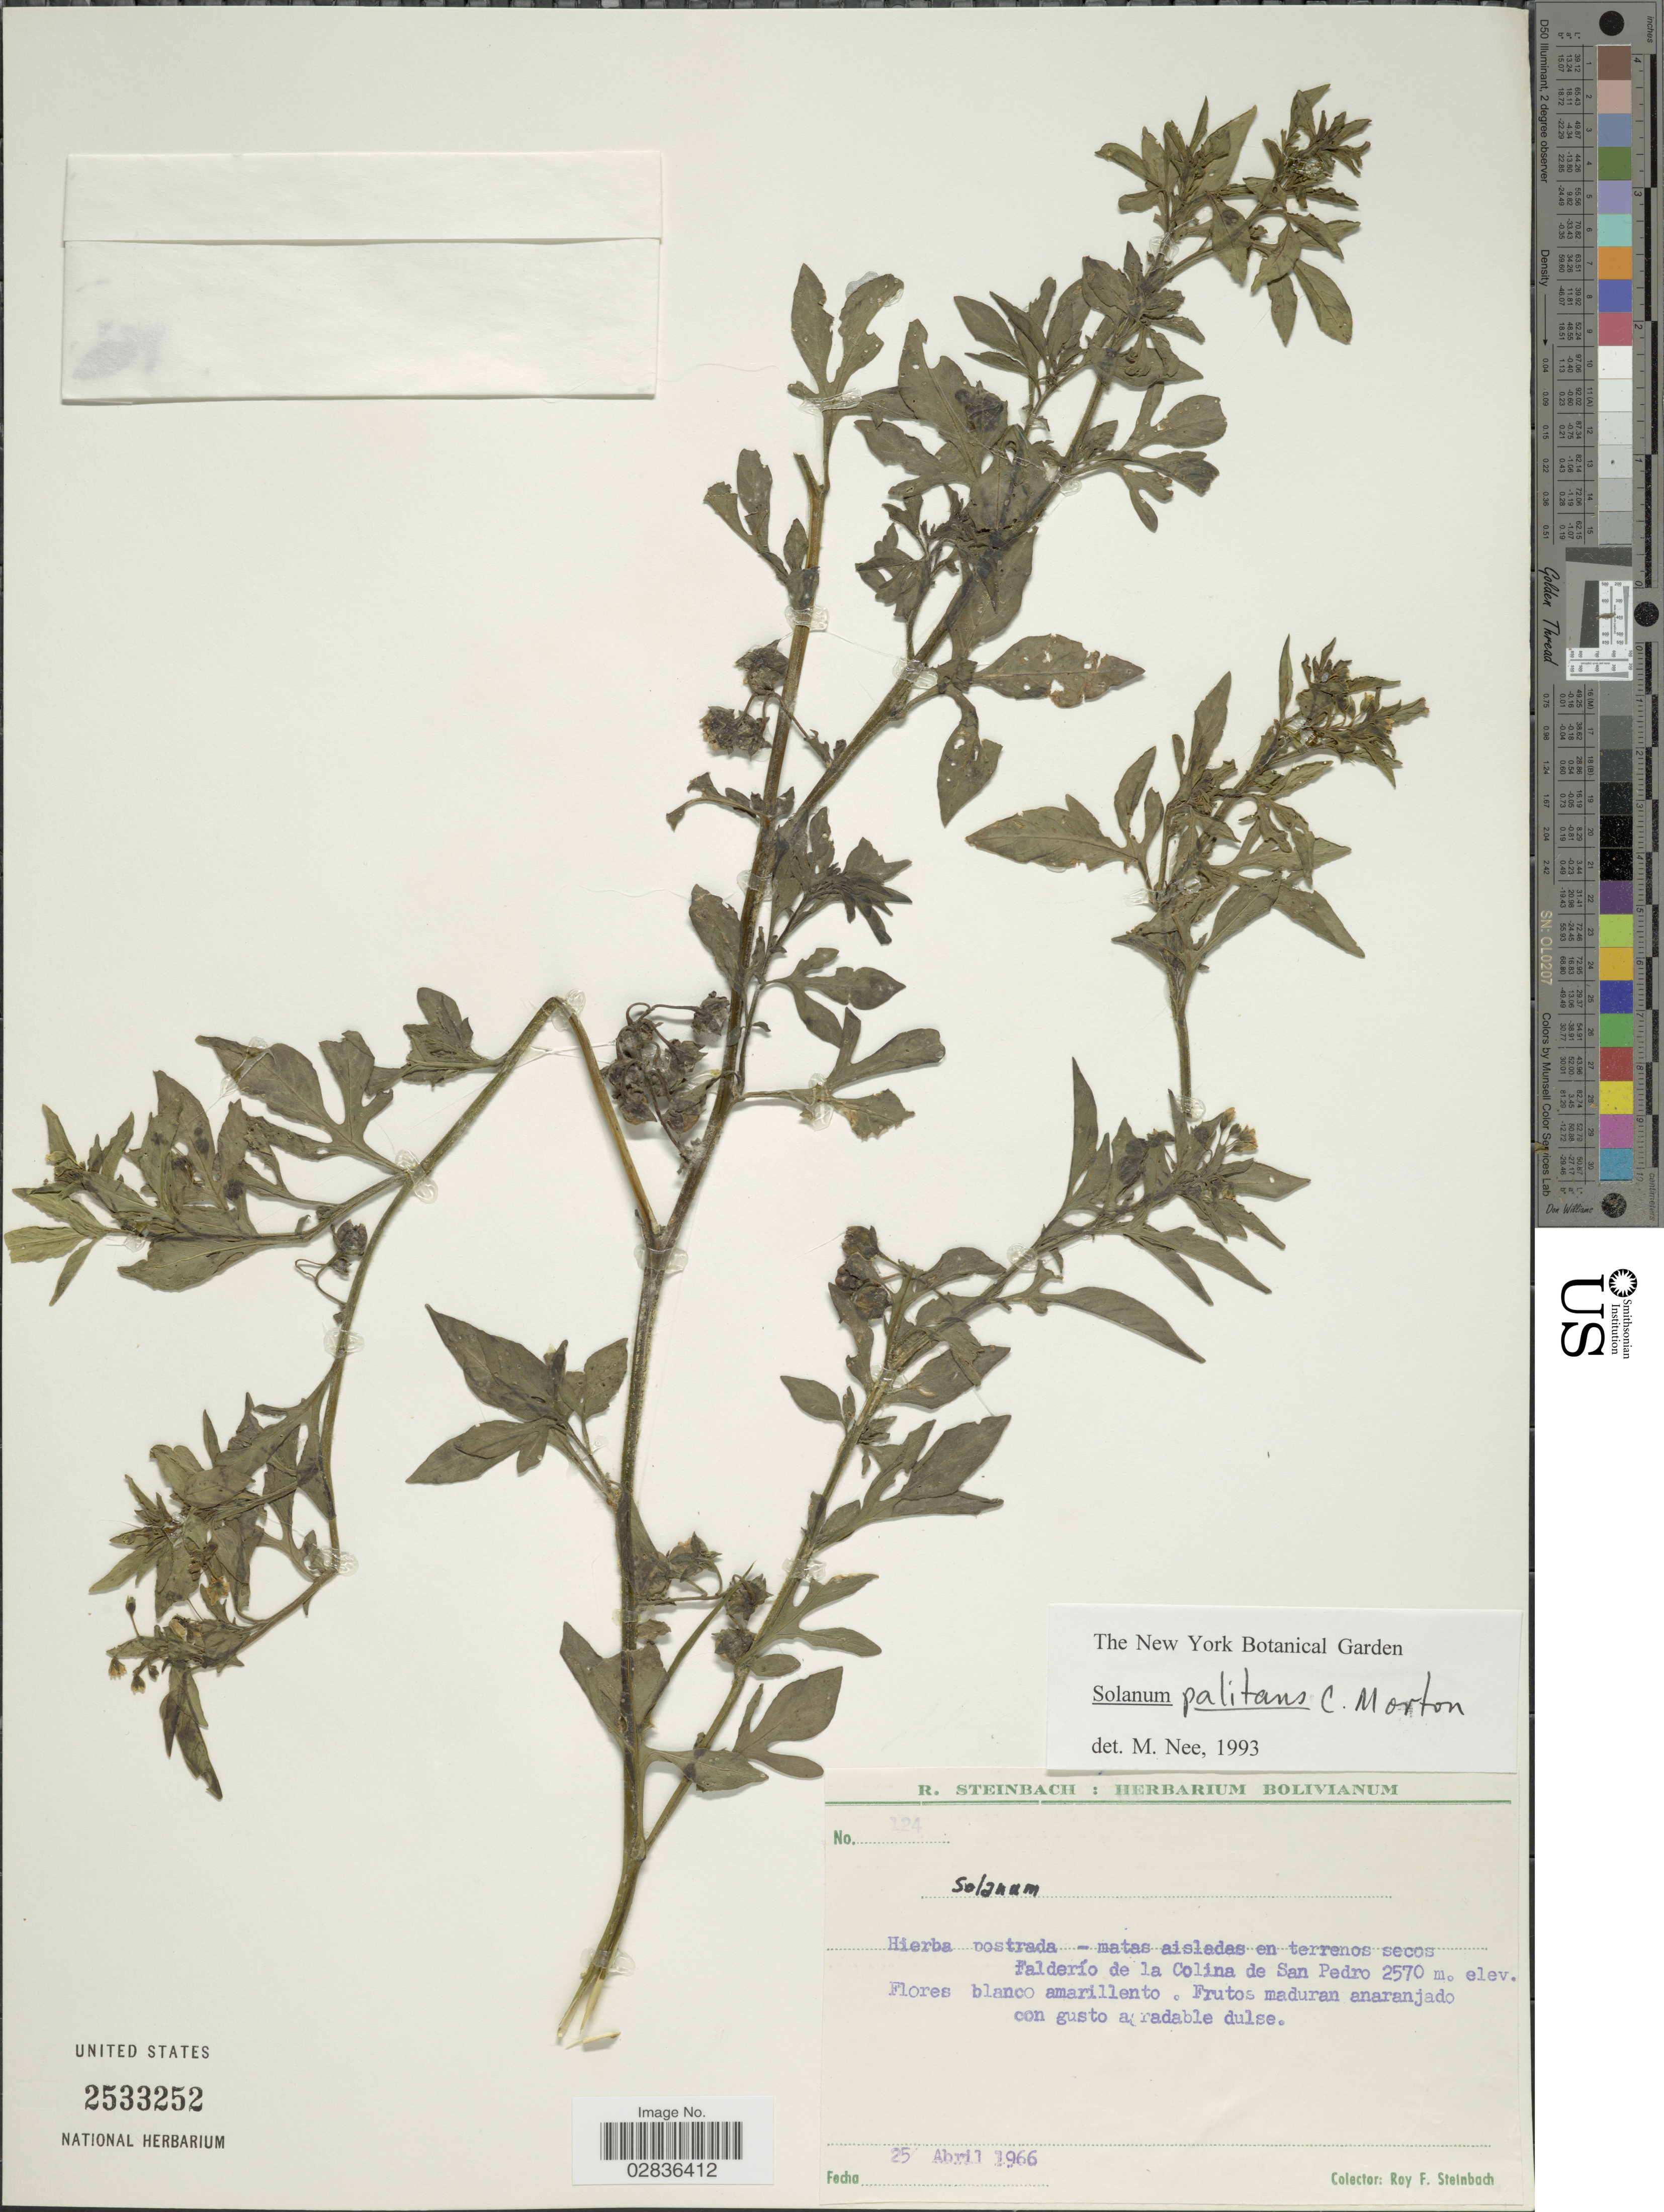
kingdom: Plantae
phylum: Tracheophyta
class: Magnoliopsida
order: Solanales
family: Solanaceae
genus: Solanum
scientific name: Solanum palitans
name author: C.V. Morton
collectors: R. F. Steinbach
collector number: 124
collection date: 1966-04-25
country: Bolivia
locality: Matas aisladas en terrenos secos Falderío de la Colina de San Pedro.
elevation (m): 2570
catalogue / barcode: US 2533252